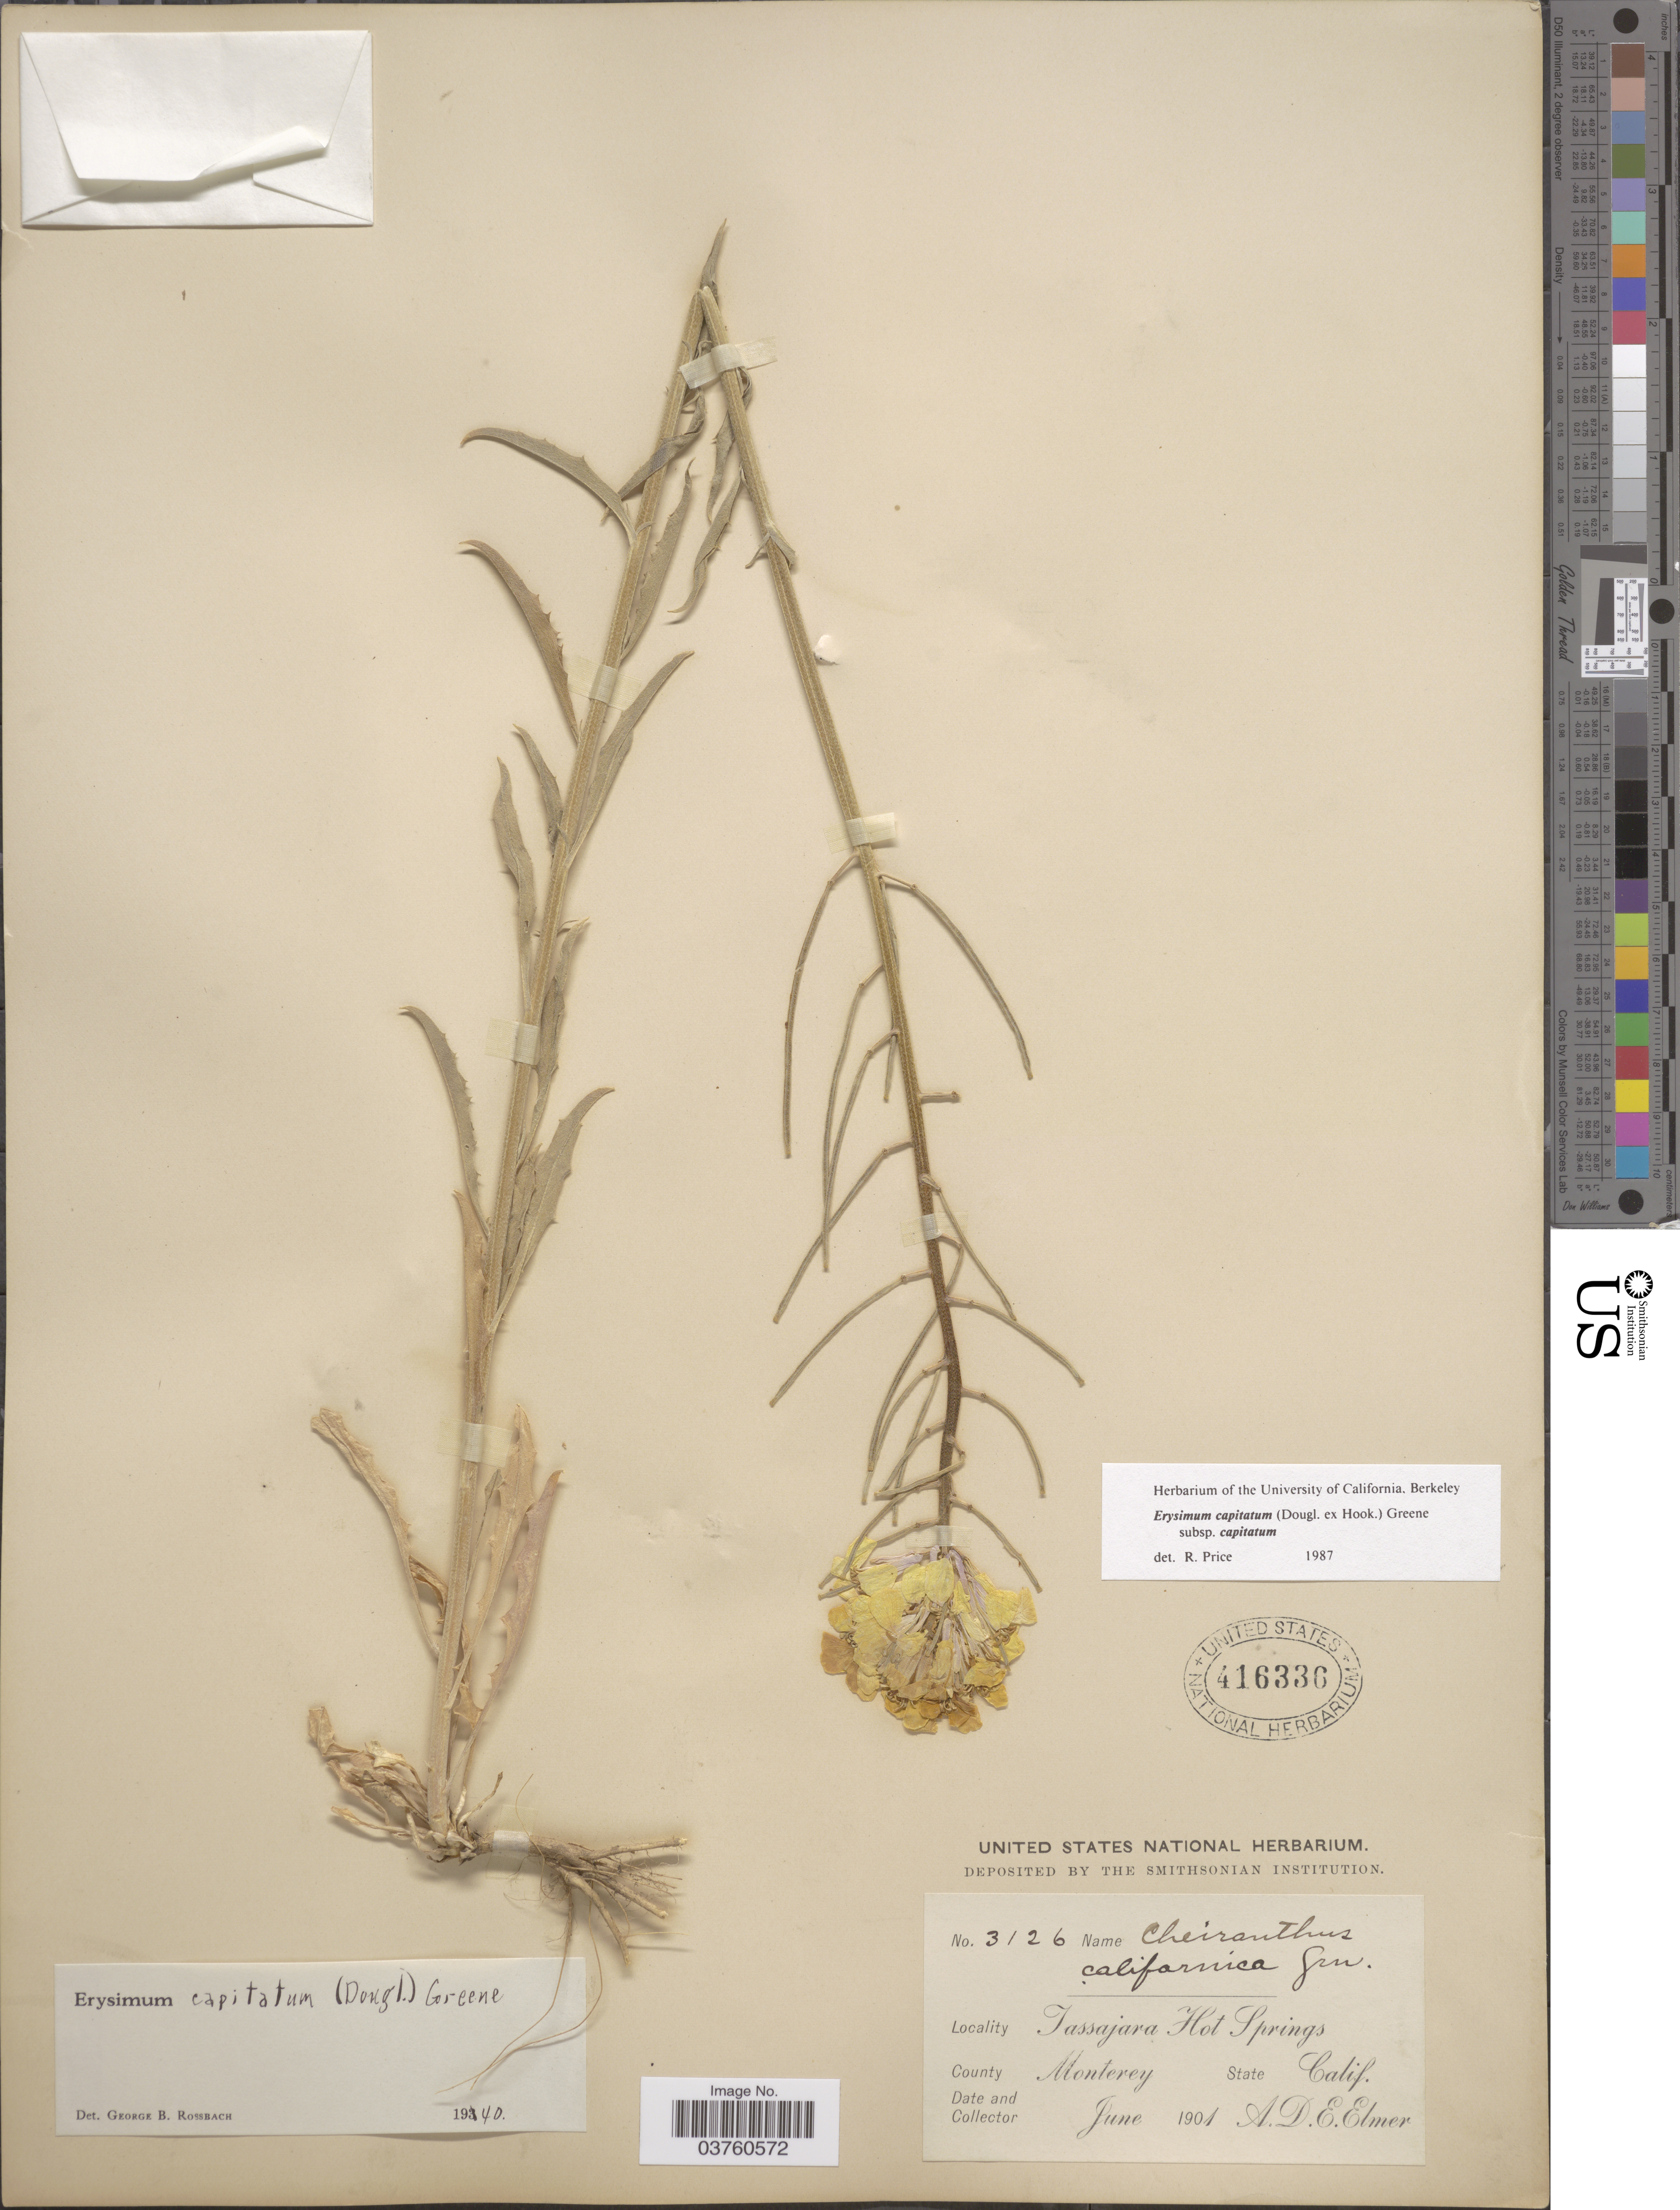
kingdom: Plantae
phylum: Tracheophyta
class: Magnoliopsida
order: Brassicales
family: Brassicaceae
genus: Erysimum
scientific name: Erysimum capitatum subsp. capitatum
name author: (Douglas ex Hook.) Greene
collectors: A. D. E. Elmer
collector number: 3126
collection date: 1901-06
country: United States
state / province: California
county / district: Monterey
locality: Tassajara Hot Springs. County Monterey.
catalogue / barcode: US 416336